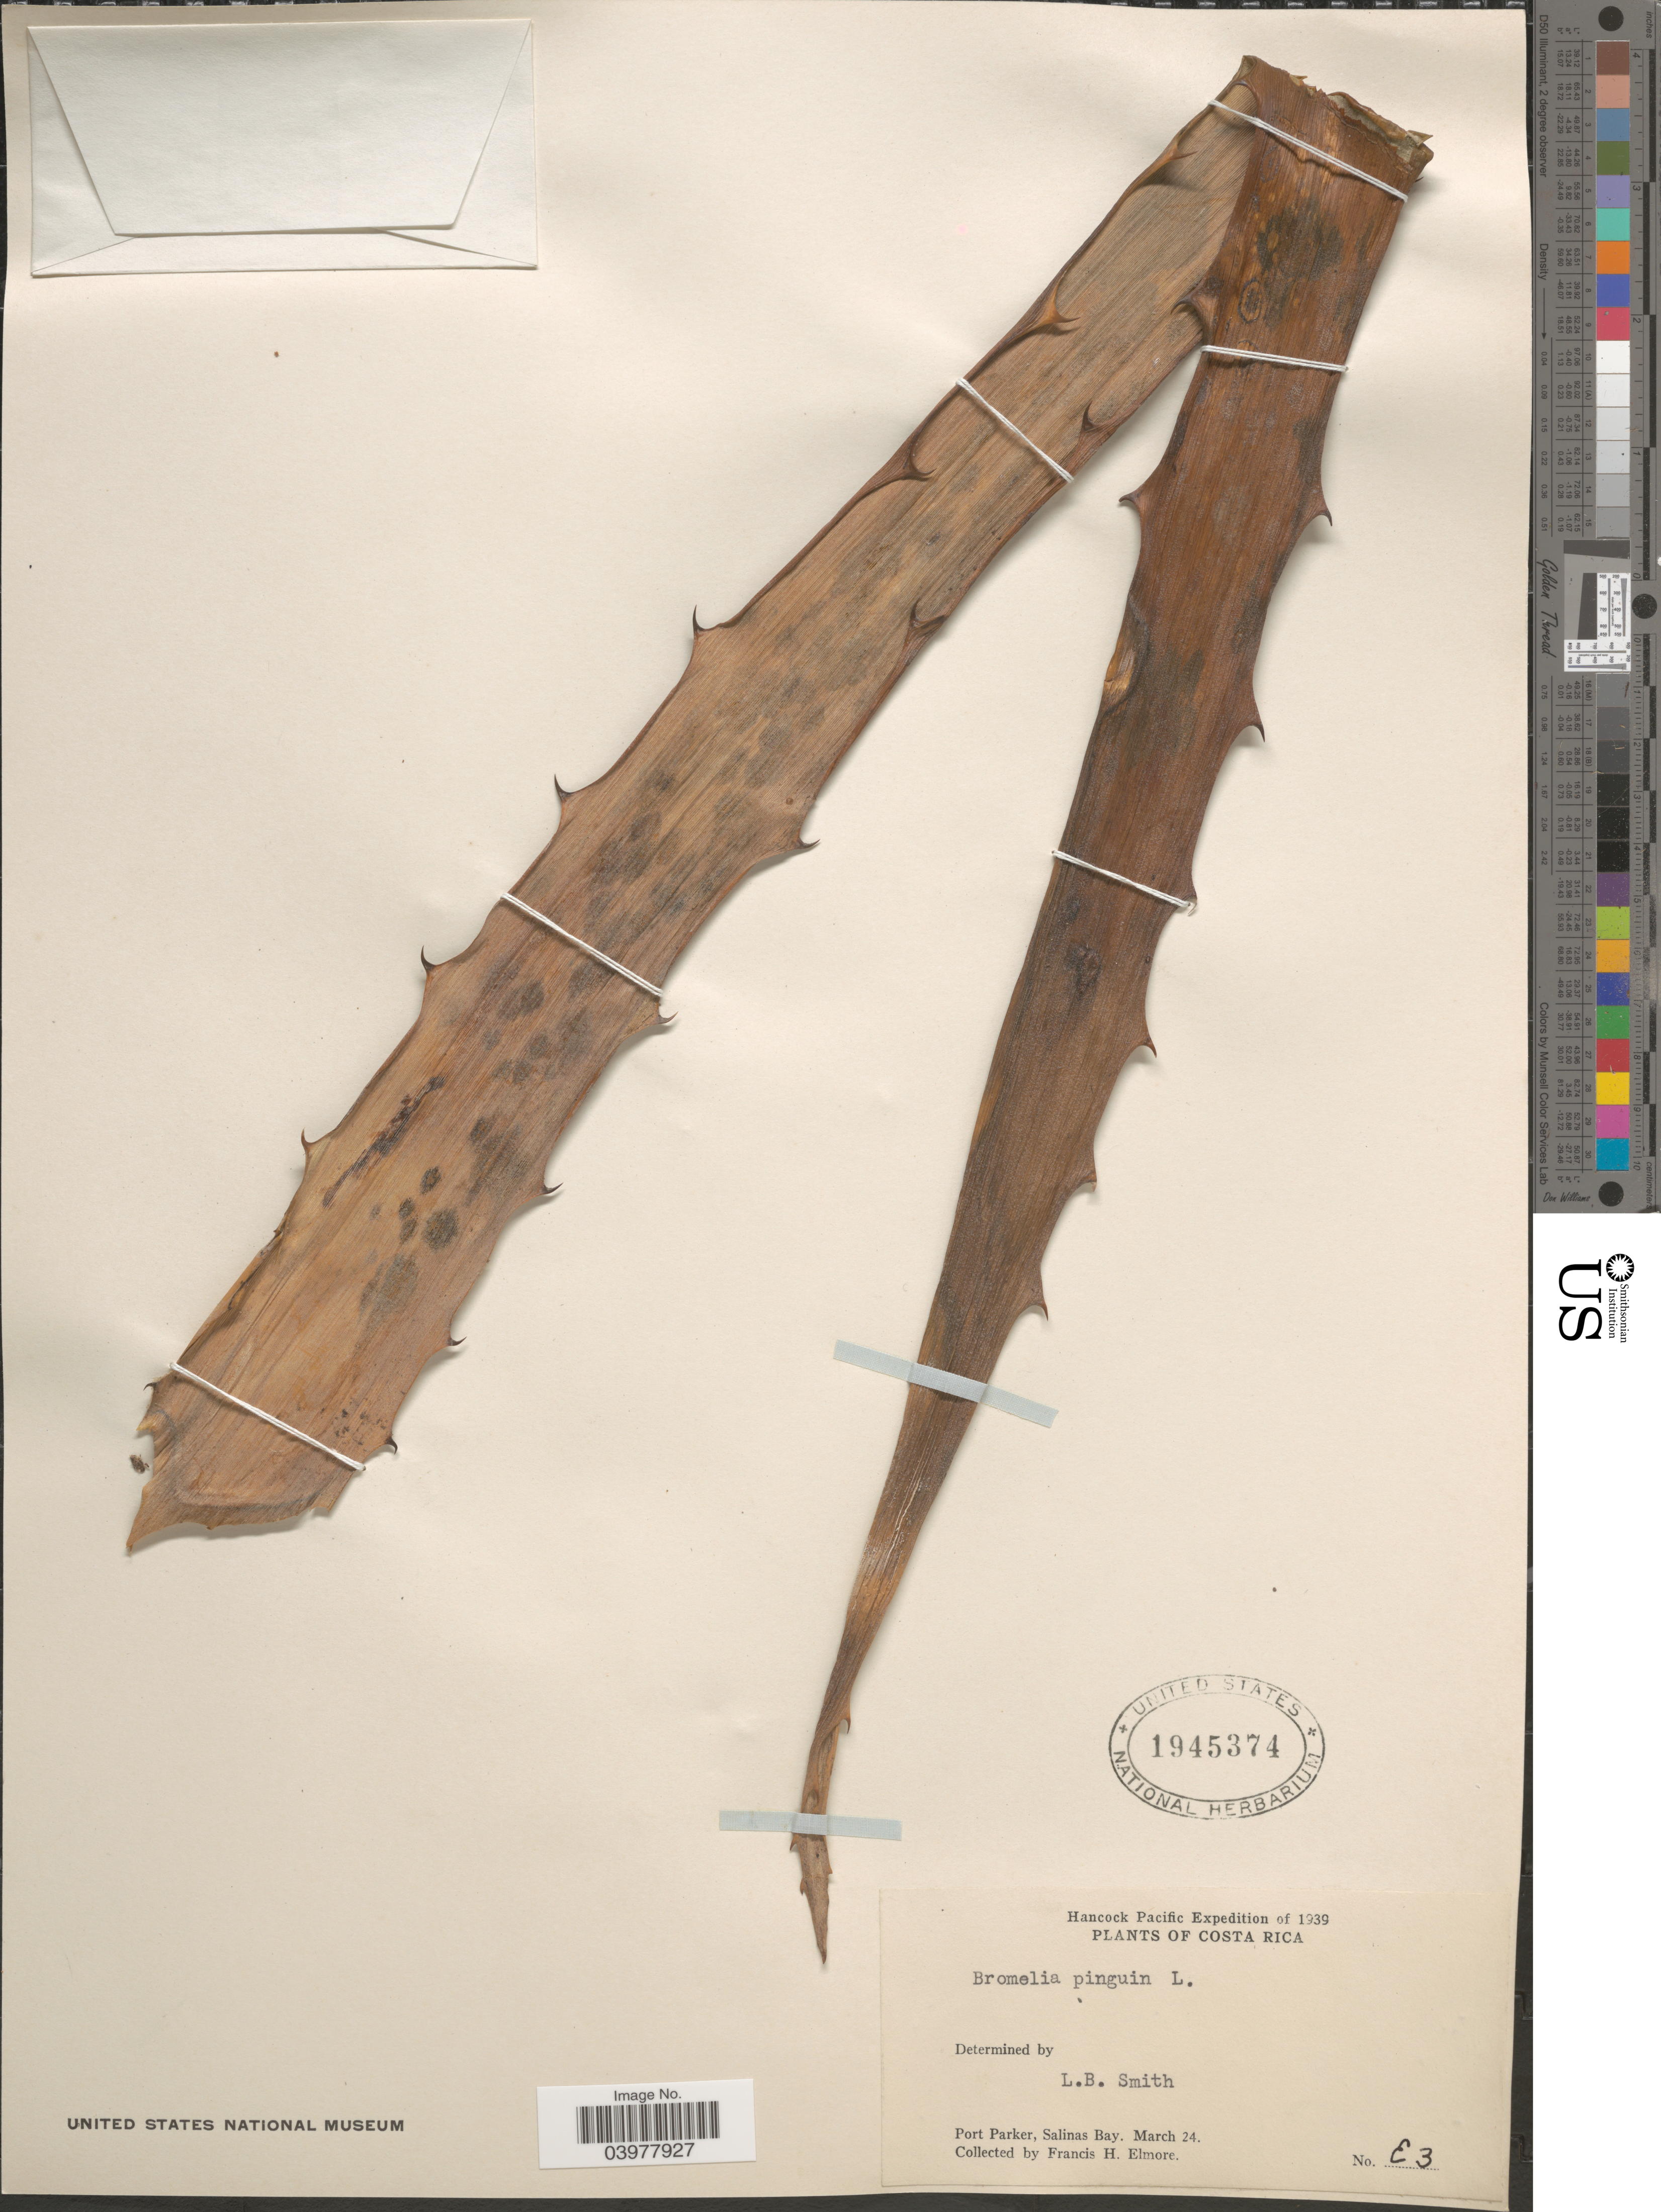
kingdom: Plantae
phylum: Tracheophyta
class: Liliopsida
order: Poales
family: Bromeliaceae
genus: Bromelia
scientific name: Bromelia pinguin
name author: L.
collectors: F. H. Elmore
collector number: E3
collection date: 1939-03-24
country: Costa Rica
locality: Port Parker, Salinas Bay.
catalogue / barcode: US 1945374